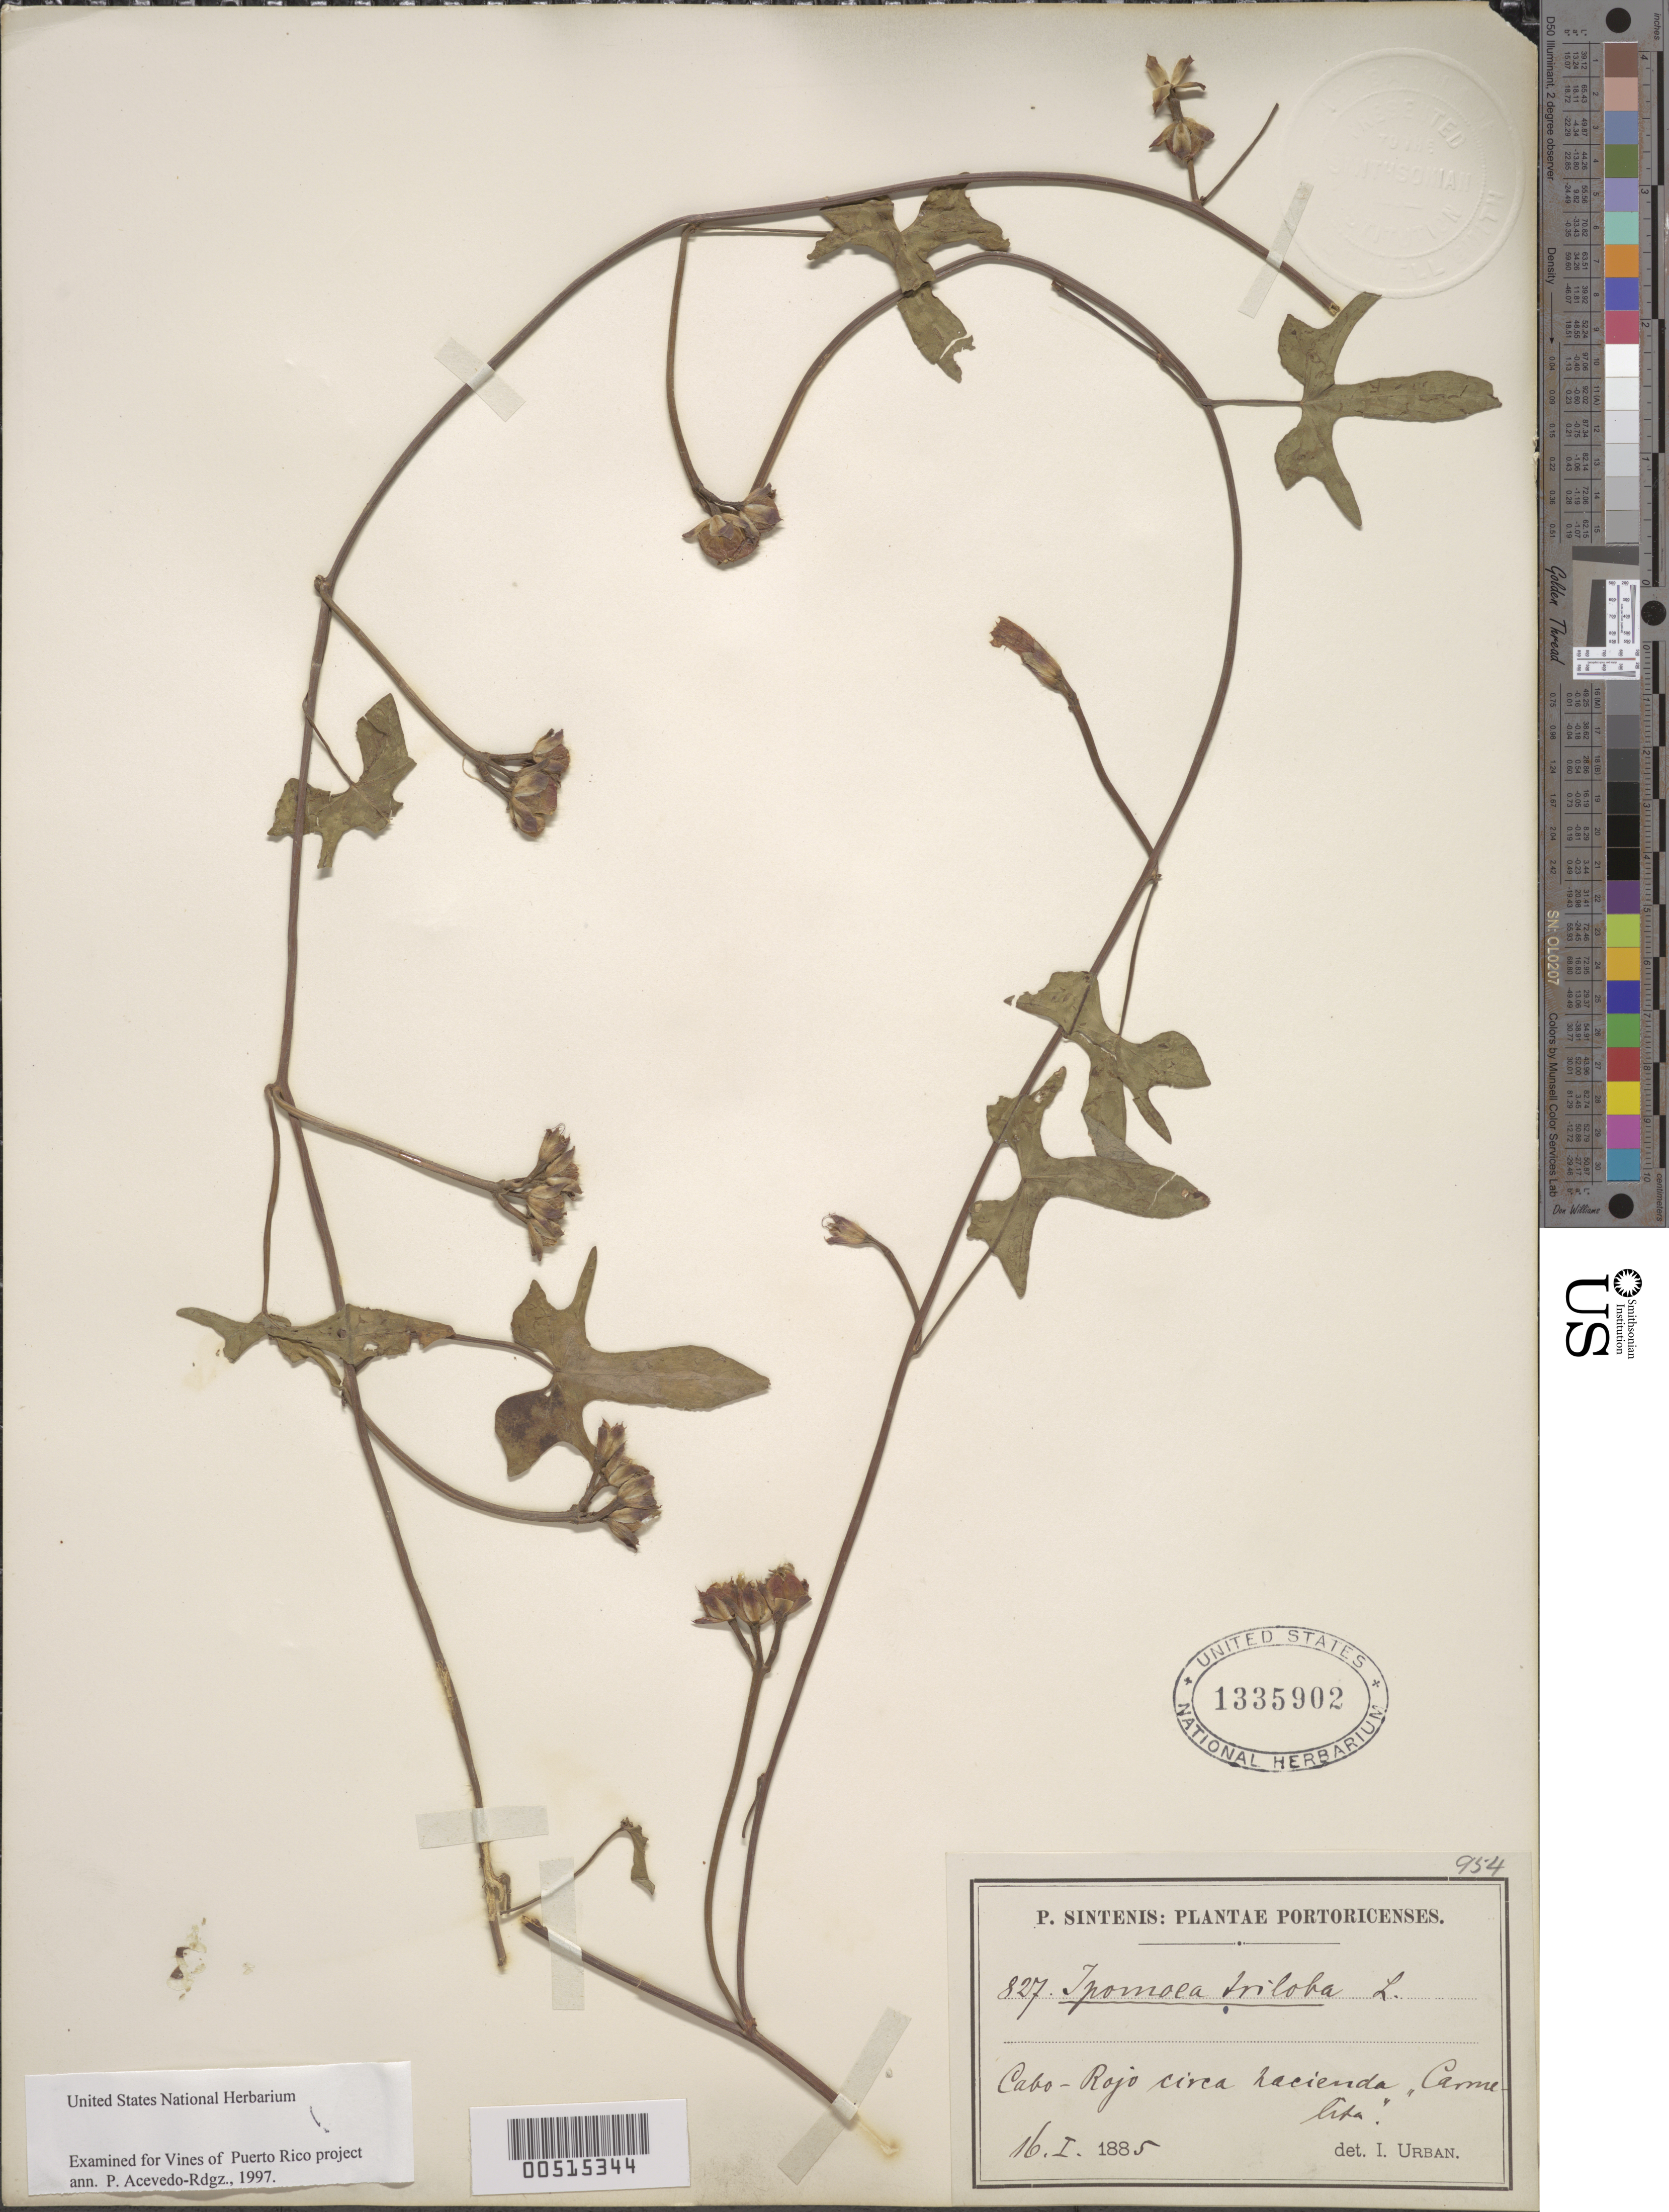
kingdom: Plantae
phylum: Tracheophyta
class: Magnoliopsida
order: Solanales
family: Convolvulaceae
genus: Ipomoea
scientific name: Ipomoea triloba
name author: L.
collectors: P. Sintenis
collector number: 827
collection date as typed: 16 Jan 1885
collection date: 1885-01-16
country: Puerto Rico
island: Greater Antilles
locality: Cabo Rojo, circa hacienda "Carmelita".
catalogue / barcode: US 1335902